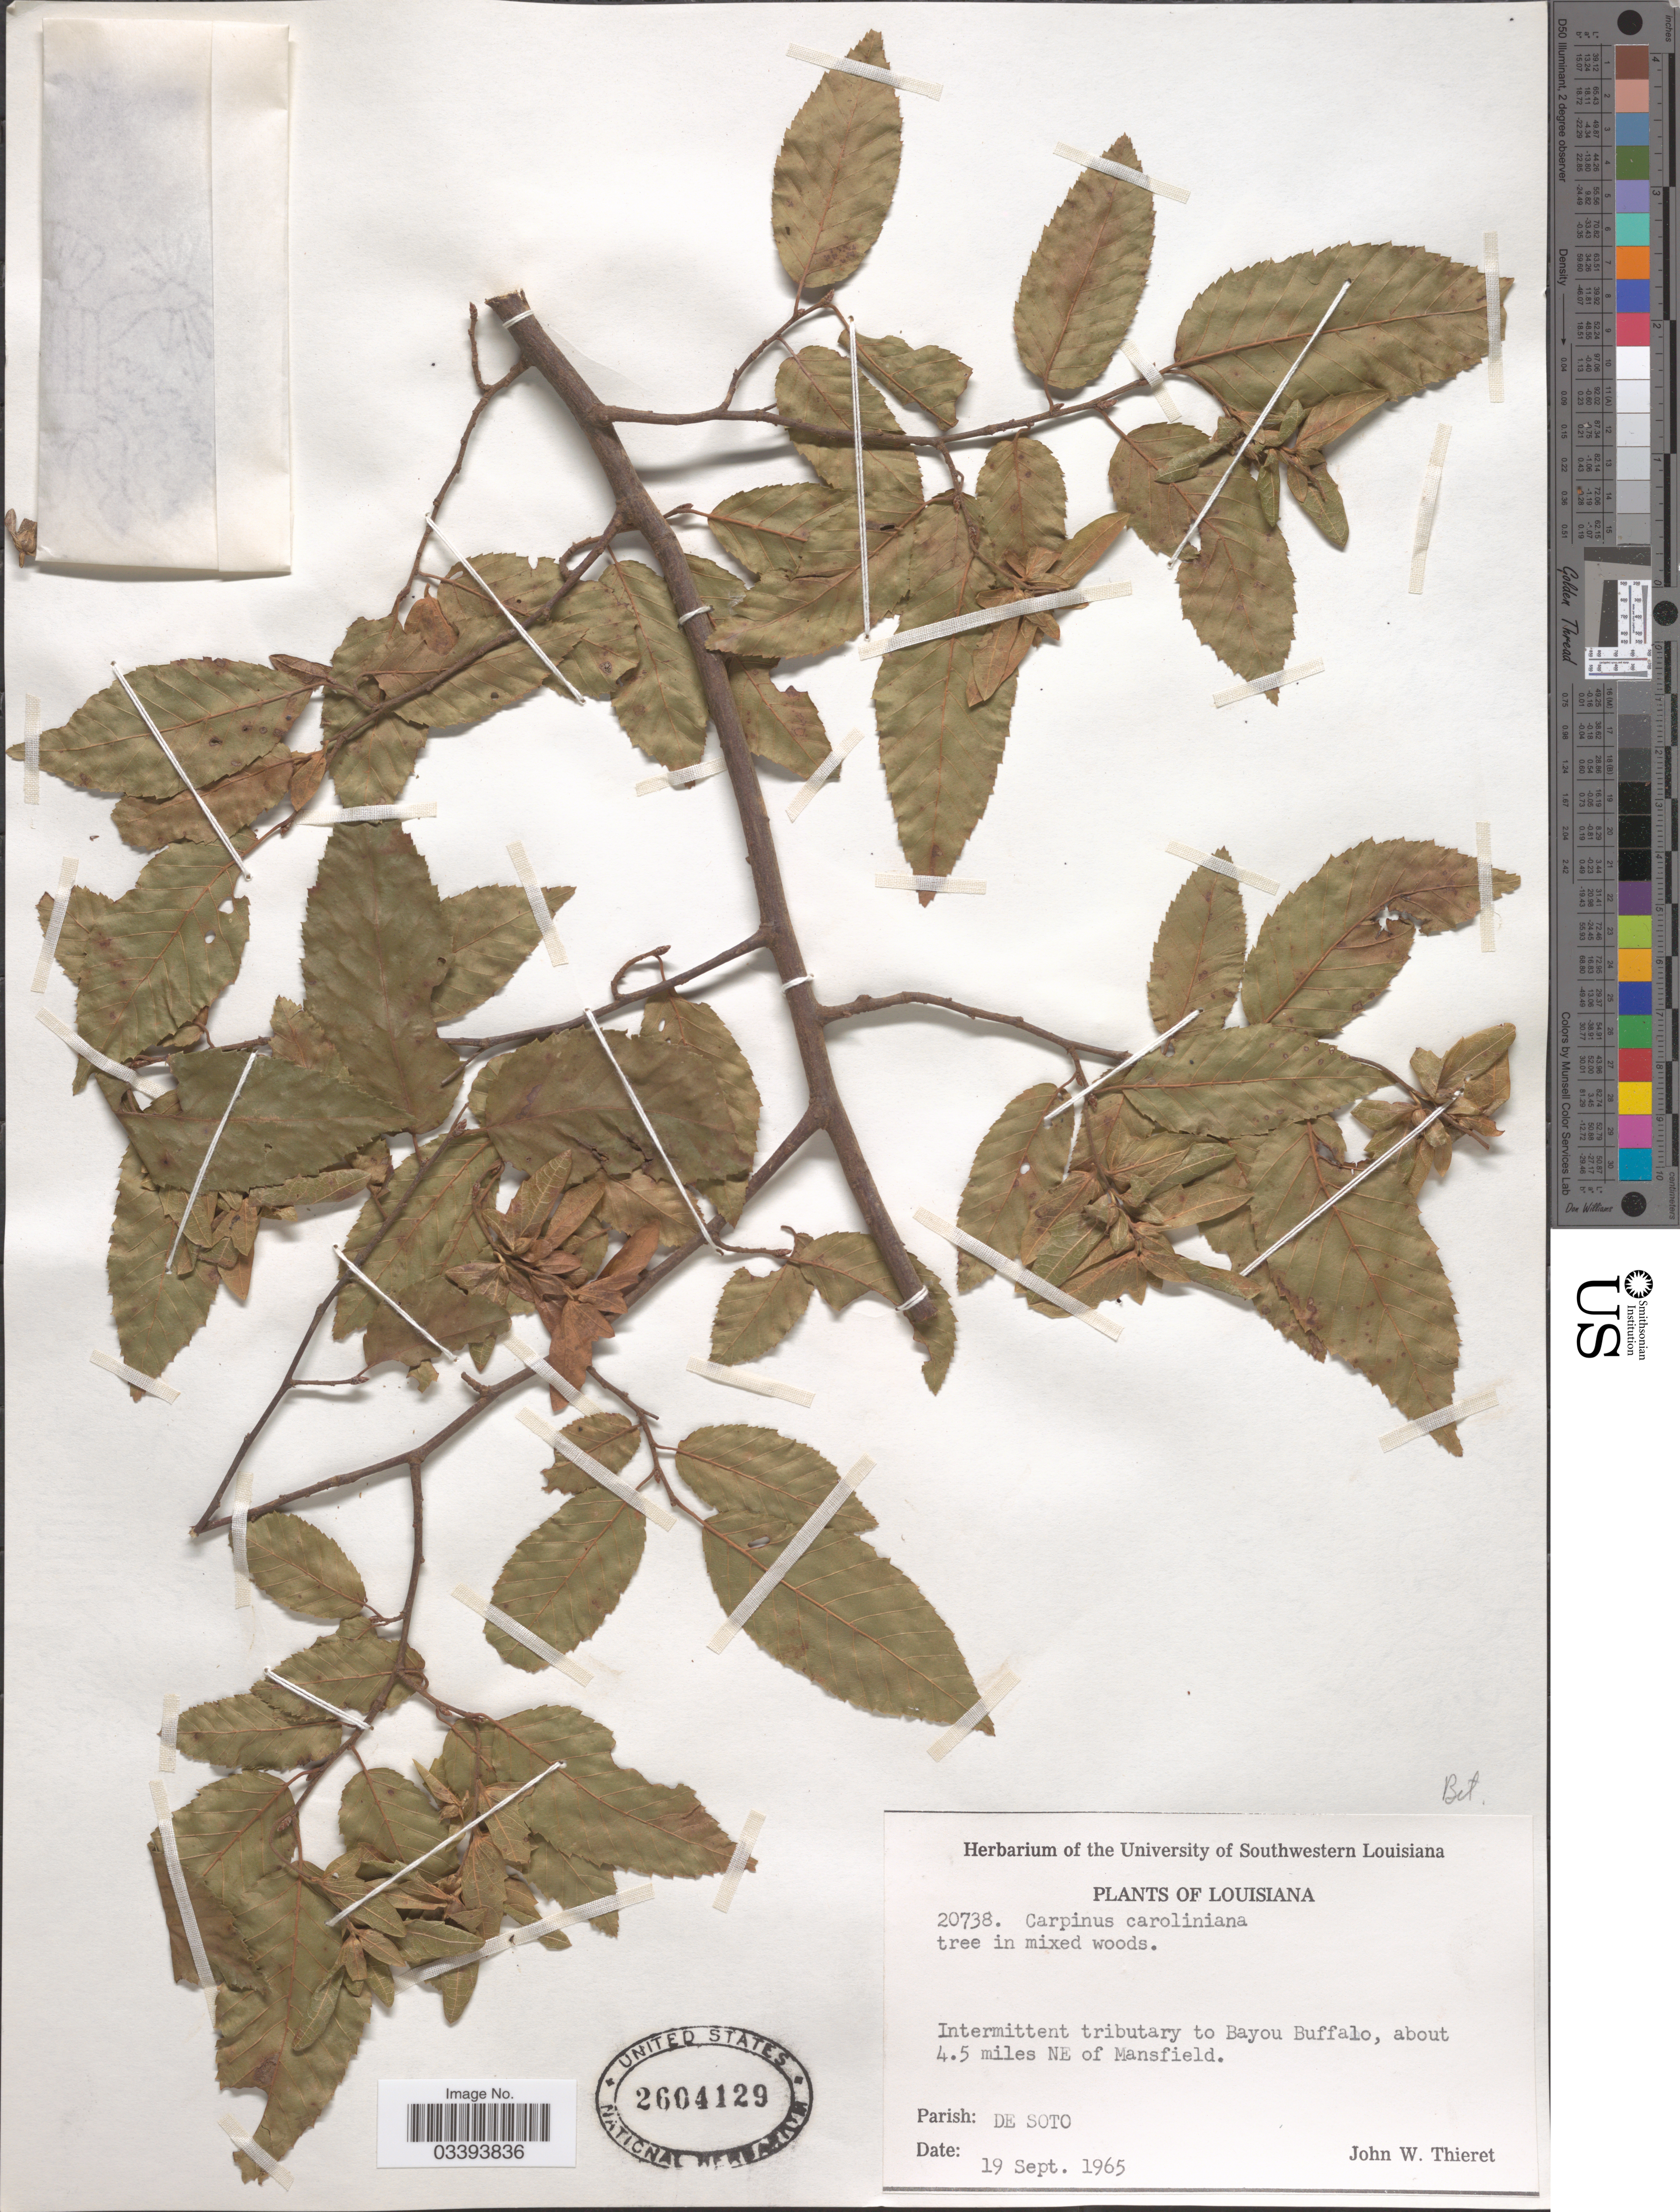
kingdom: Plantae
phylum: Tracheophyta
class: Magnoliopsida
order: Fagales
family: Betulaceae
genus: Carpinus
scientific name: Carpinus caroliniana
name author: Walter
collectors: J. W. Thieret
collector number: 20738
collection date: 1965-09-19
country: United States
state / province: Louisiana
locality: Intermittent tributary to Bayou Buffalo, about 4.5 miles NE of Mansfield. Parish: De Soto.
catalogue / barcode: US 2604129